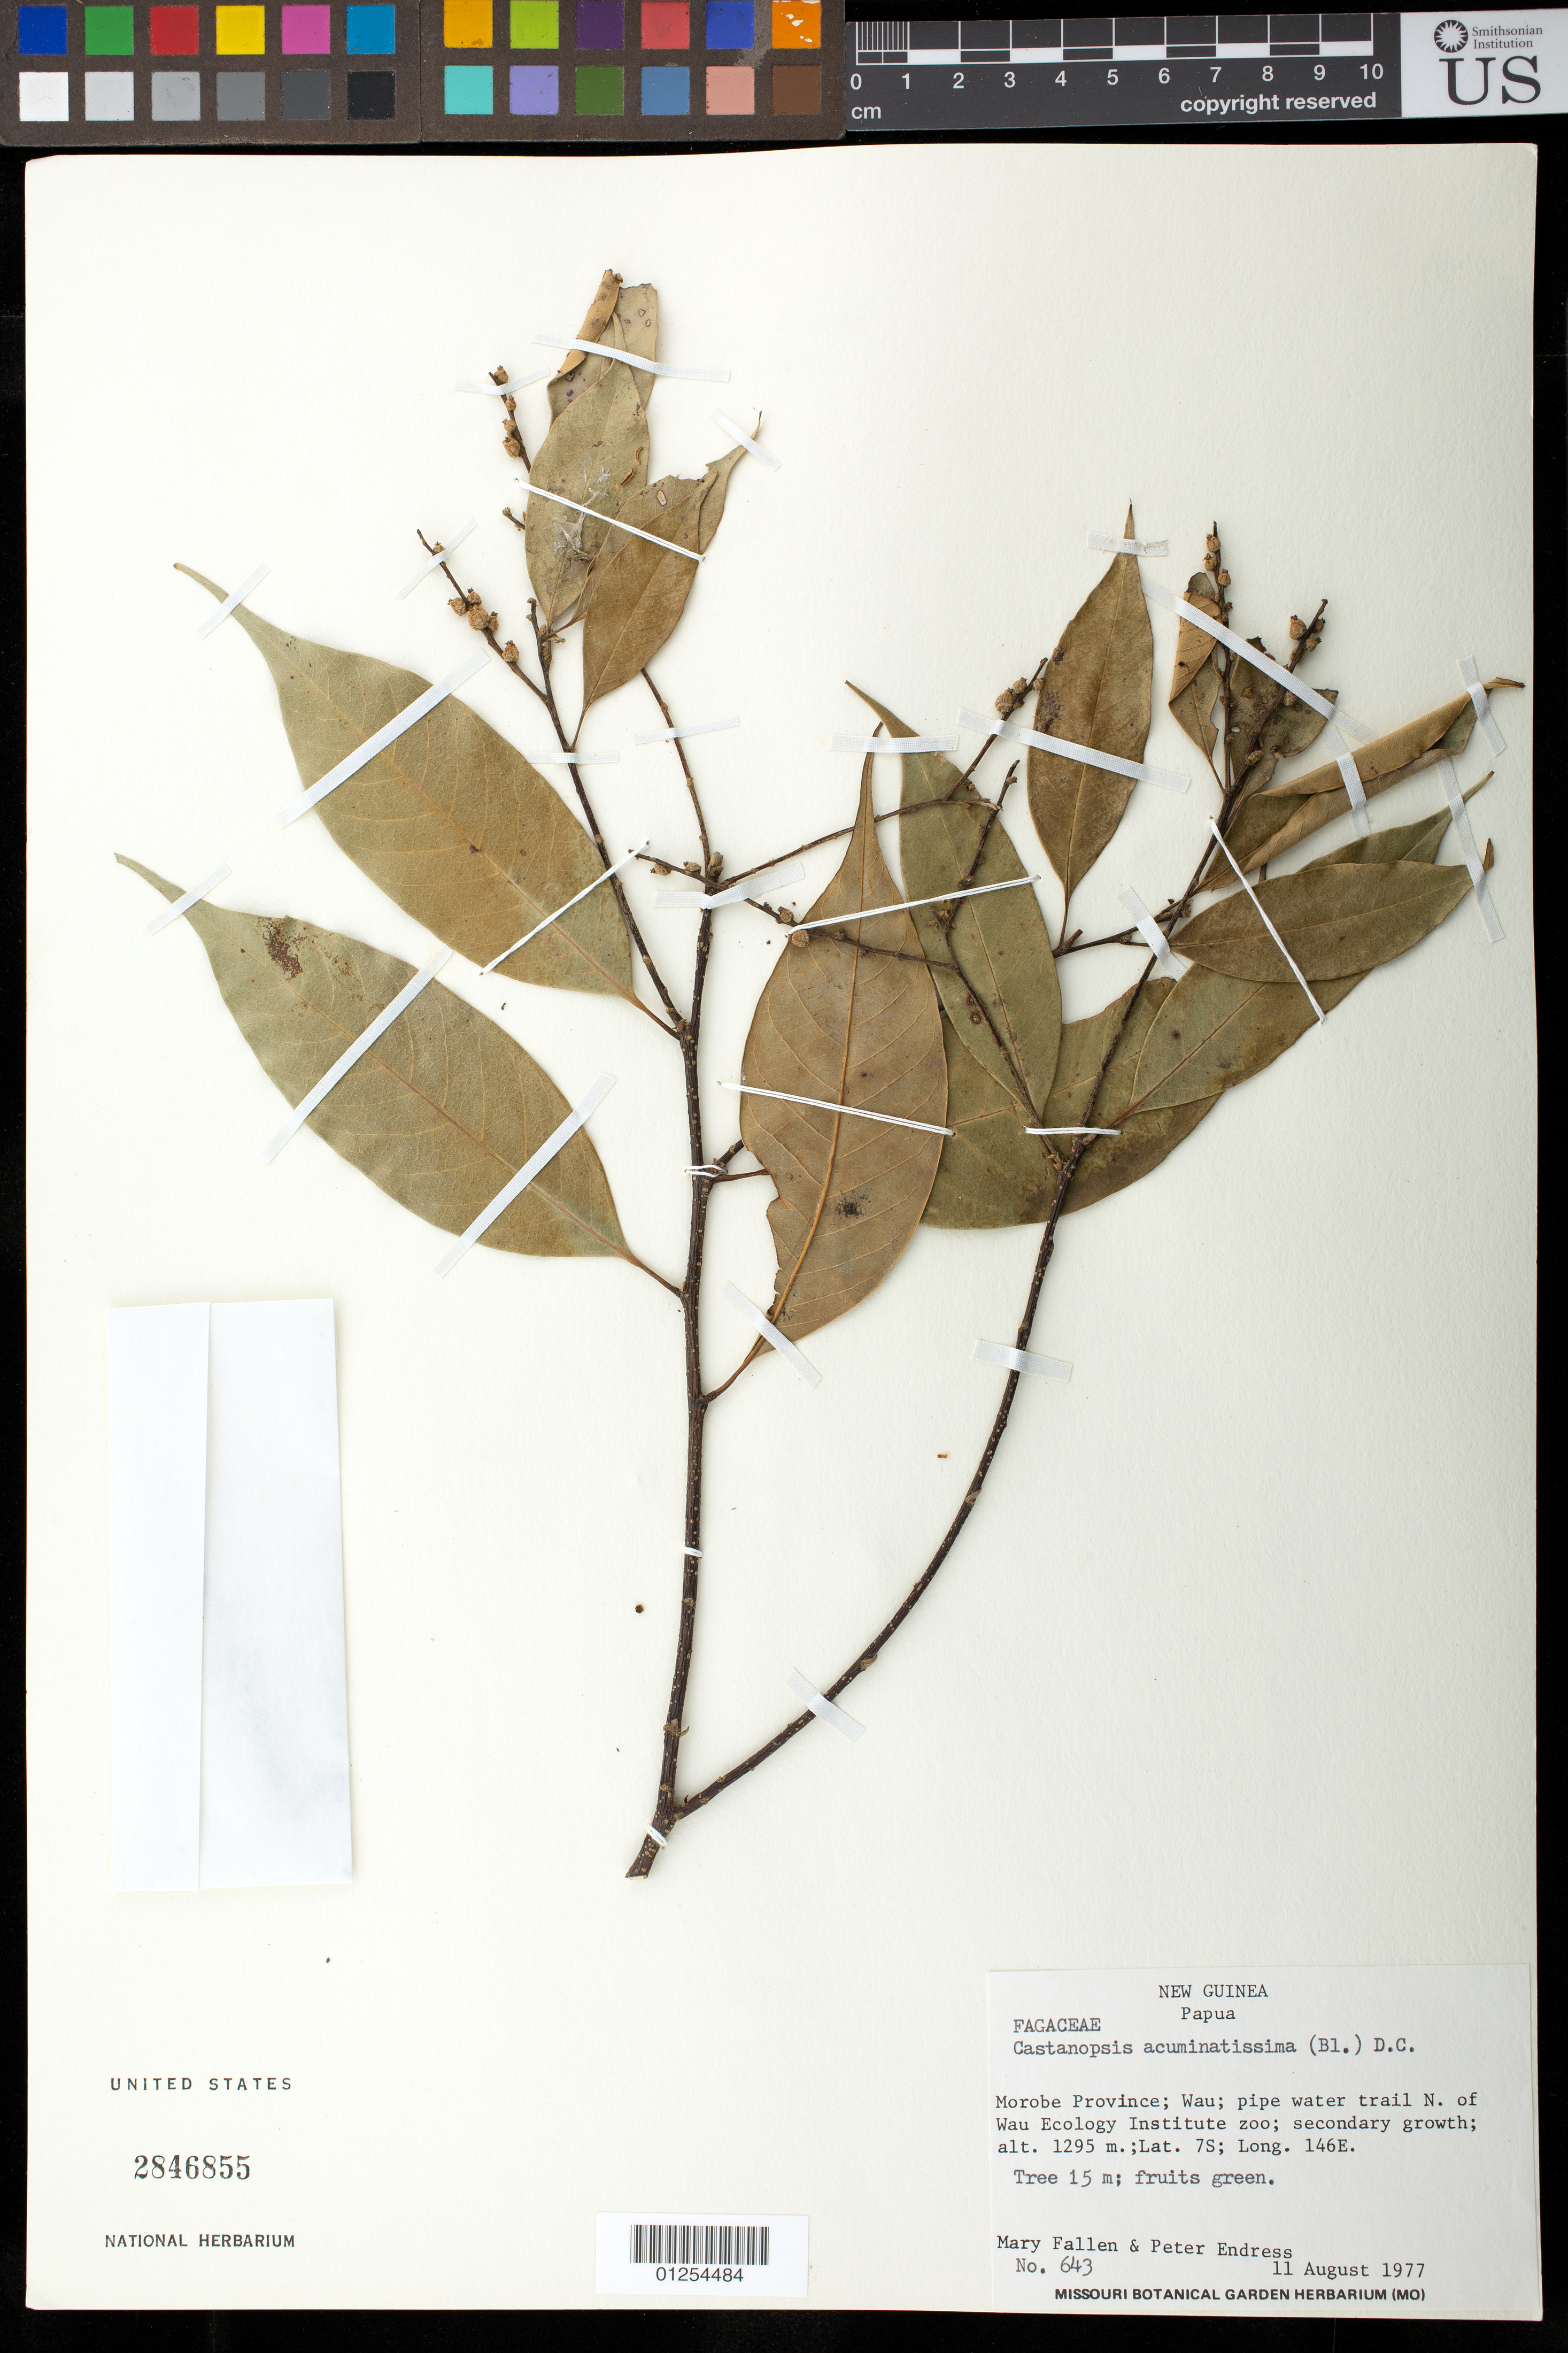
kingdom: Plantae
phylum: Tracheophyta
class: Magnoliopsida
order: Fagales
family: Fagaceae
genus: Castanopsis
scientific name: Castanopsis acuminatissima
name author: (Blume) A. DC.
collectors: M. Fallen & P. Endress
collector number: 643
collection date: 1977-08-11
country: Papua New Guinea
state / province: Morobe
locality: New Guinea. Wau; pipe water trail N. of Wau Ecology Institute zoo.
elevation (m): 1295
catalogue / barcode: US 2846855